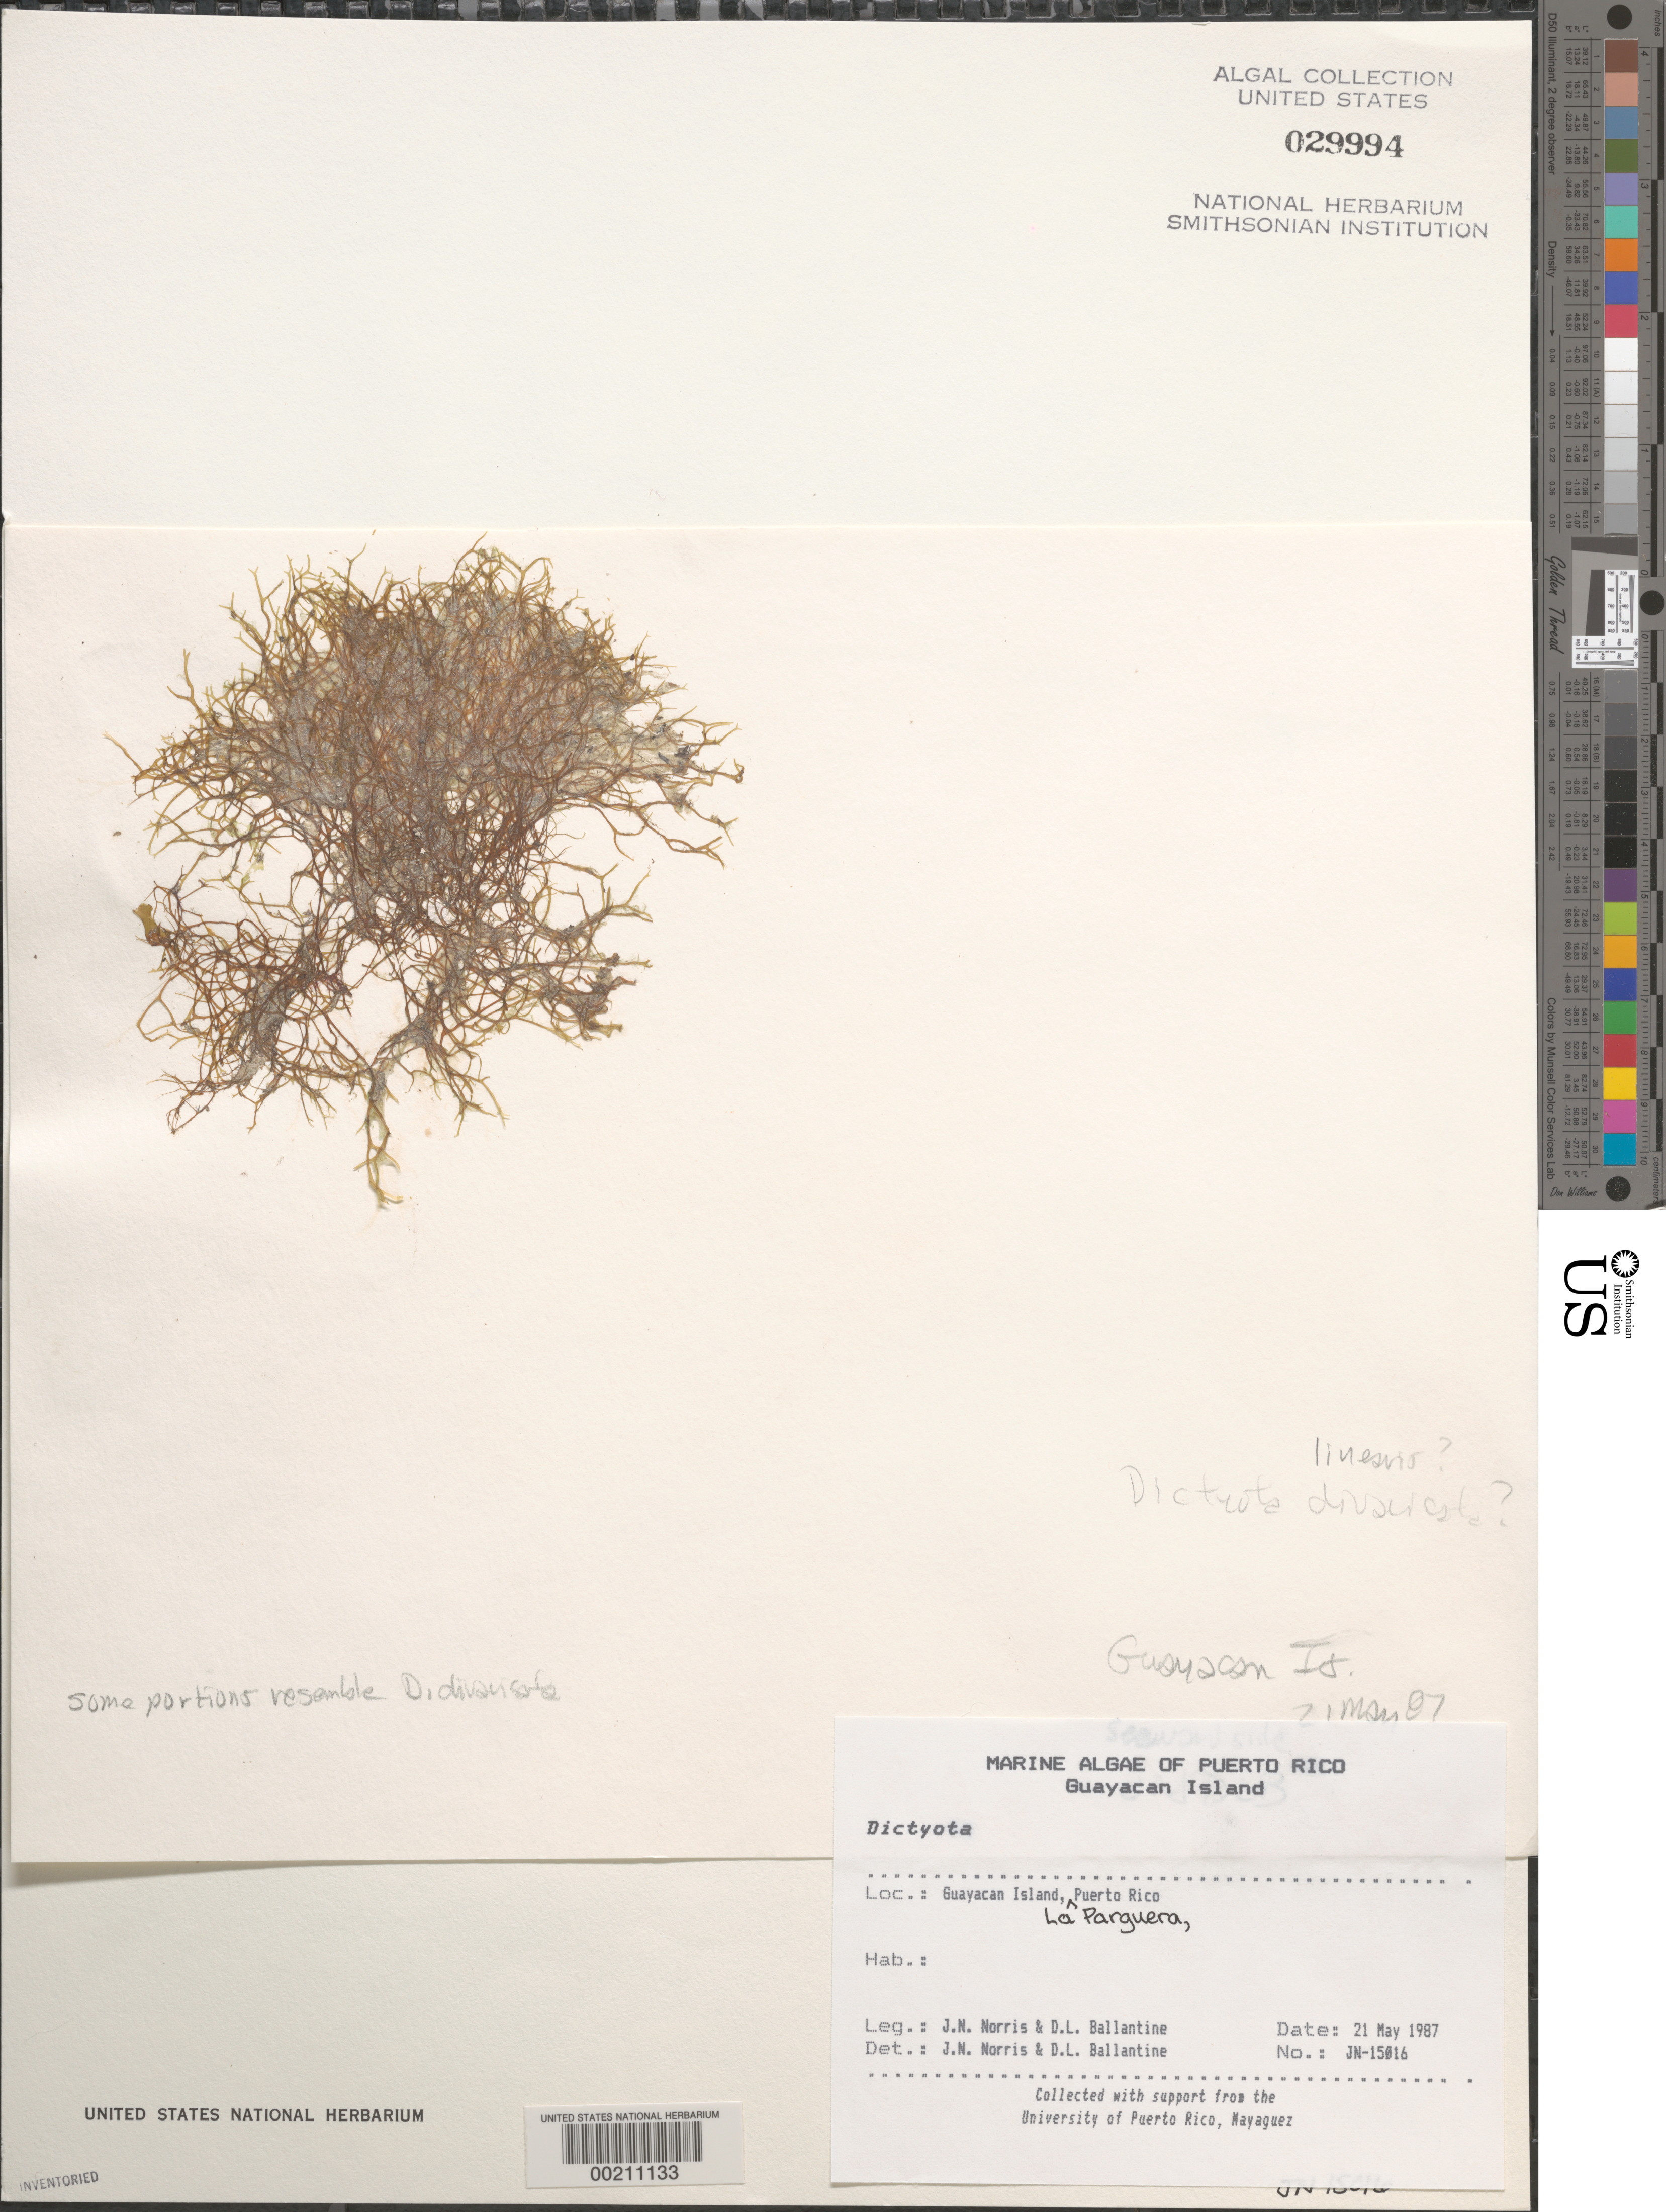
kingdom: Chromista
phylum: Ochrophyta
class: Phaeophyceae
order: Dictyotales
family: Dictyotaceae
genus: Dictyota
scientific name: Dictyota sp.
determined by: Norris, J. N.; Ballantine, D. L.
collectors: J. N. Norris & D.L. Ballantine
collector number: JN-15016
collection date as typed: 21 May 1987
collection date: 1987-05-21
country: Puerto Rico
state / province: Lajas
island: Guayacan Island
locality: La Parguera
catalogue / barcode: US 29994